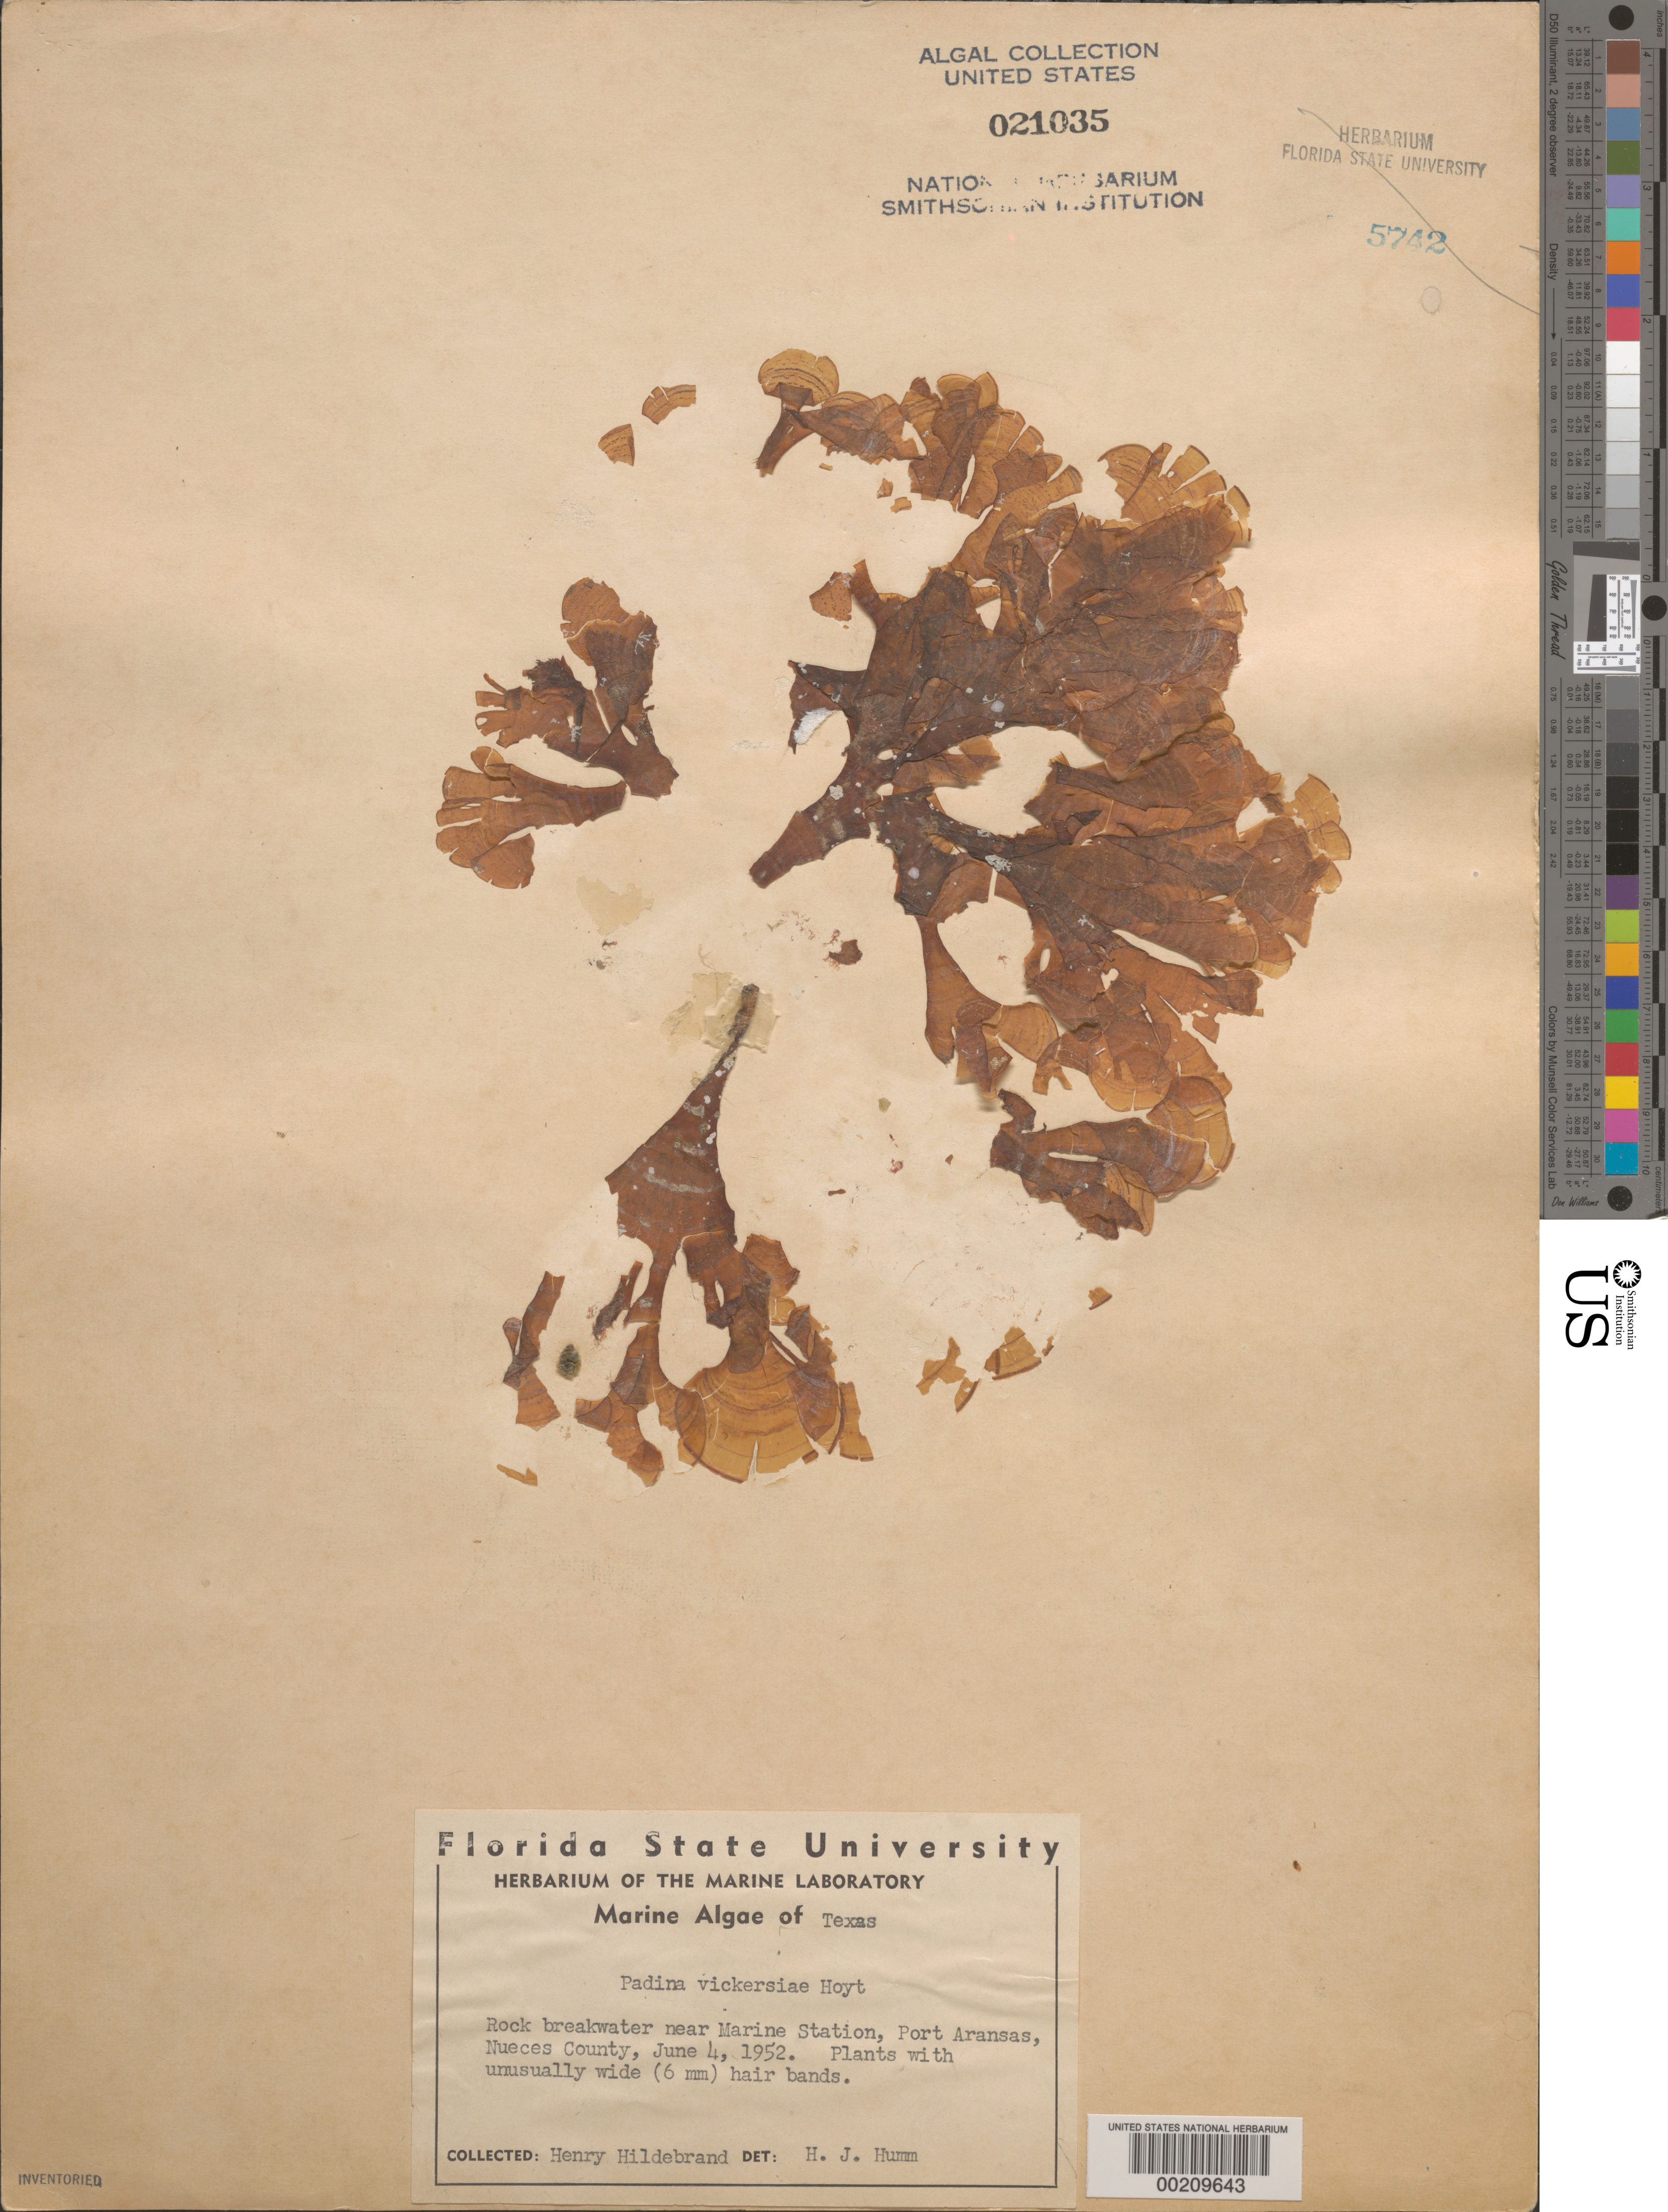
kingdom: Chromista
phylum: Ochrophyta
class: Phaeophyceae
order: Dictyotales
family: Dictyotaceae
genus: Padina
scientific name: Padina gymnospora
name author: (Kütz.) O.G. Sond.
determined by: Algae name updating Project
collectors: H. Hildebrand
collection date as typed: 04 Jun 1952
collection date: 1952-06-04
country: United States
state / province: Texas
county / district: Nueces County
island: Mustang Island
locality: Port Aransas, near Texas Institute of Marine Science Laboratory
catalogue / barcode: US 21035